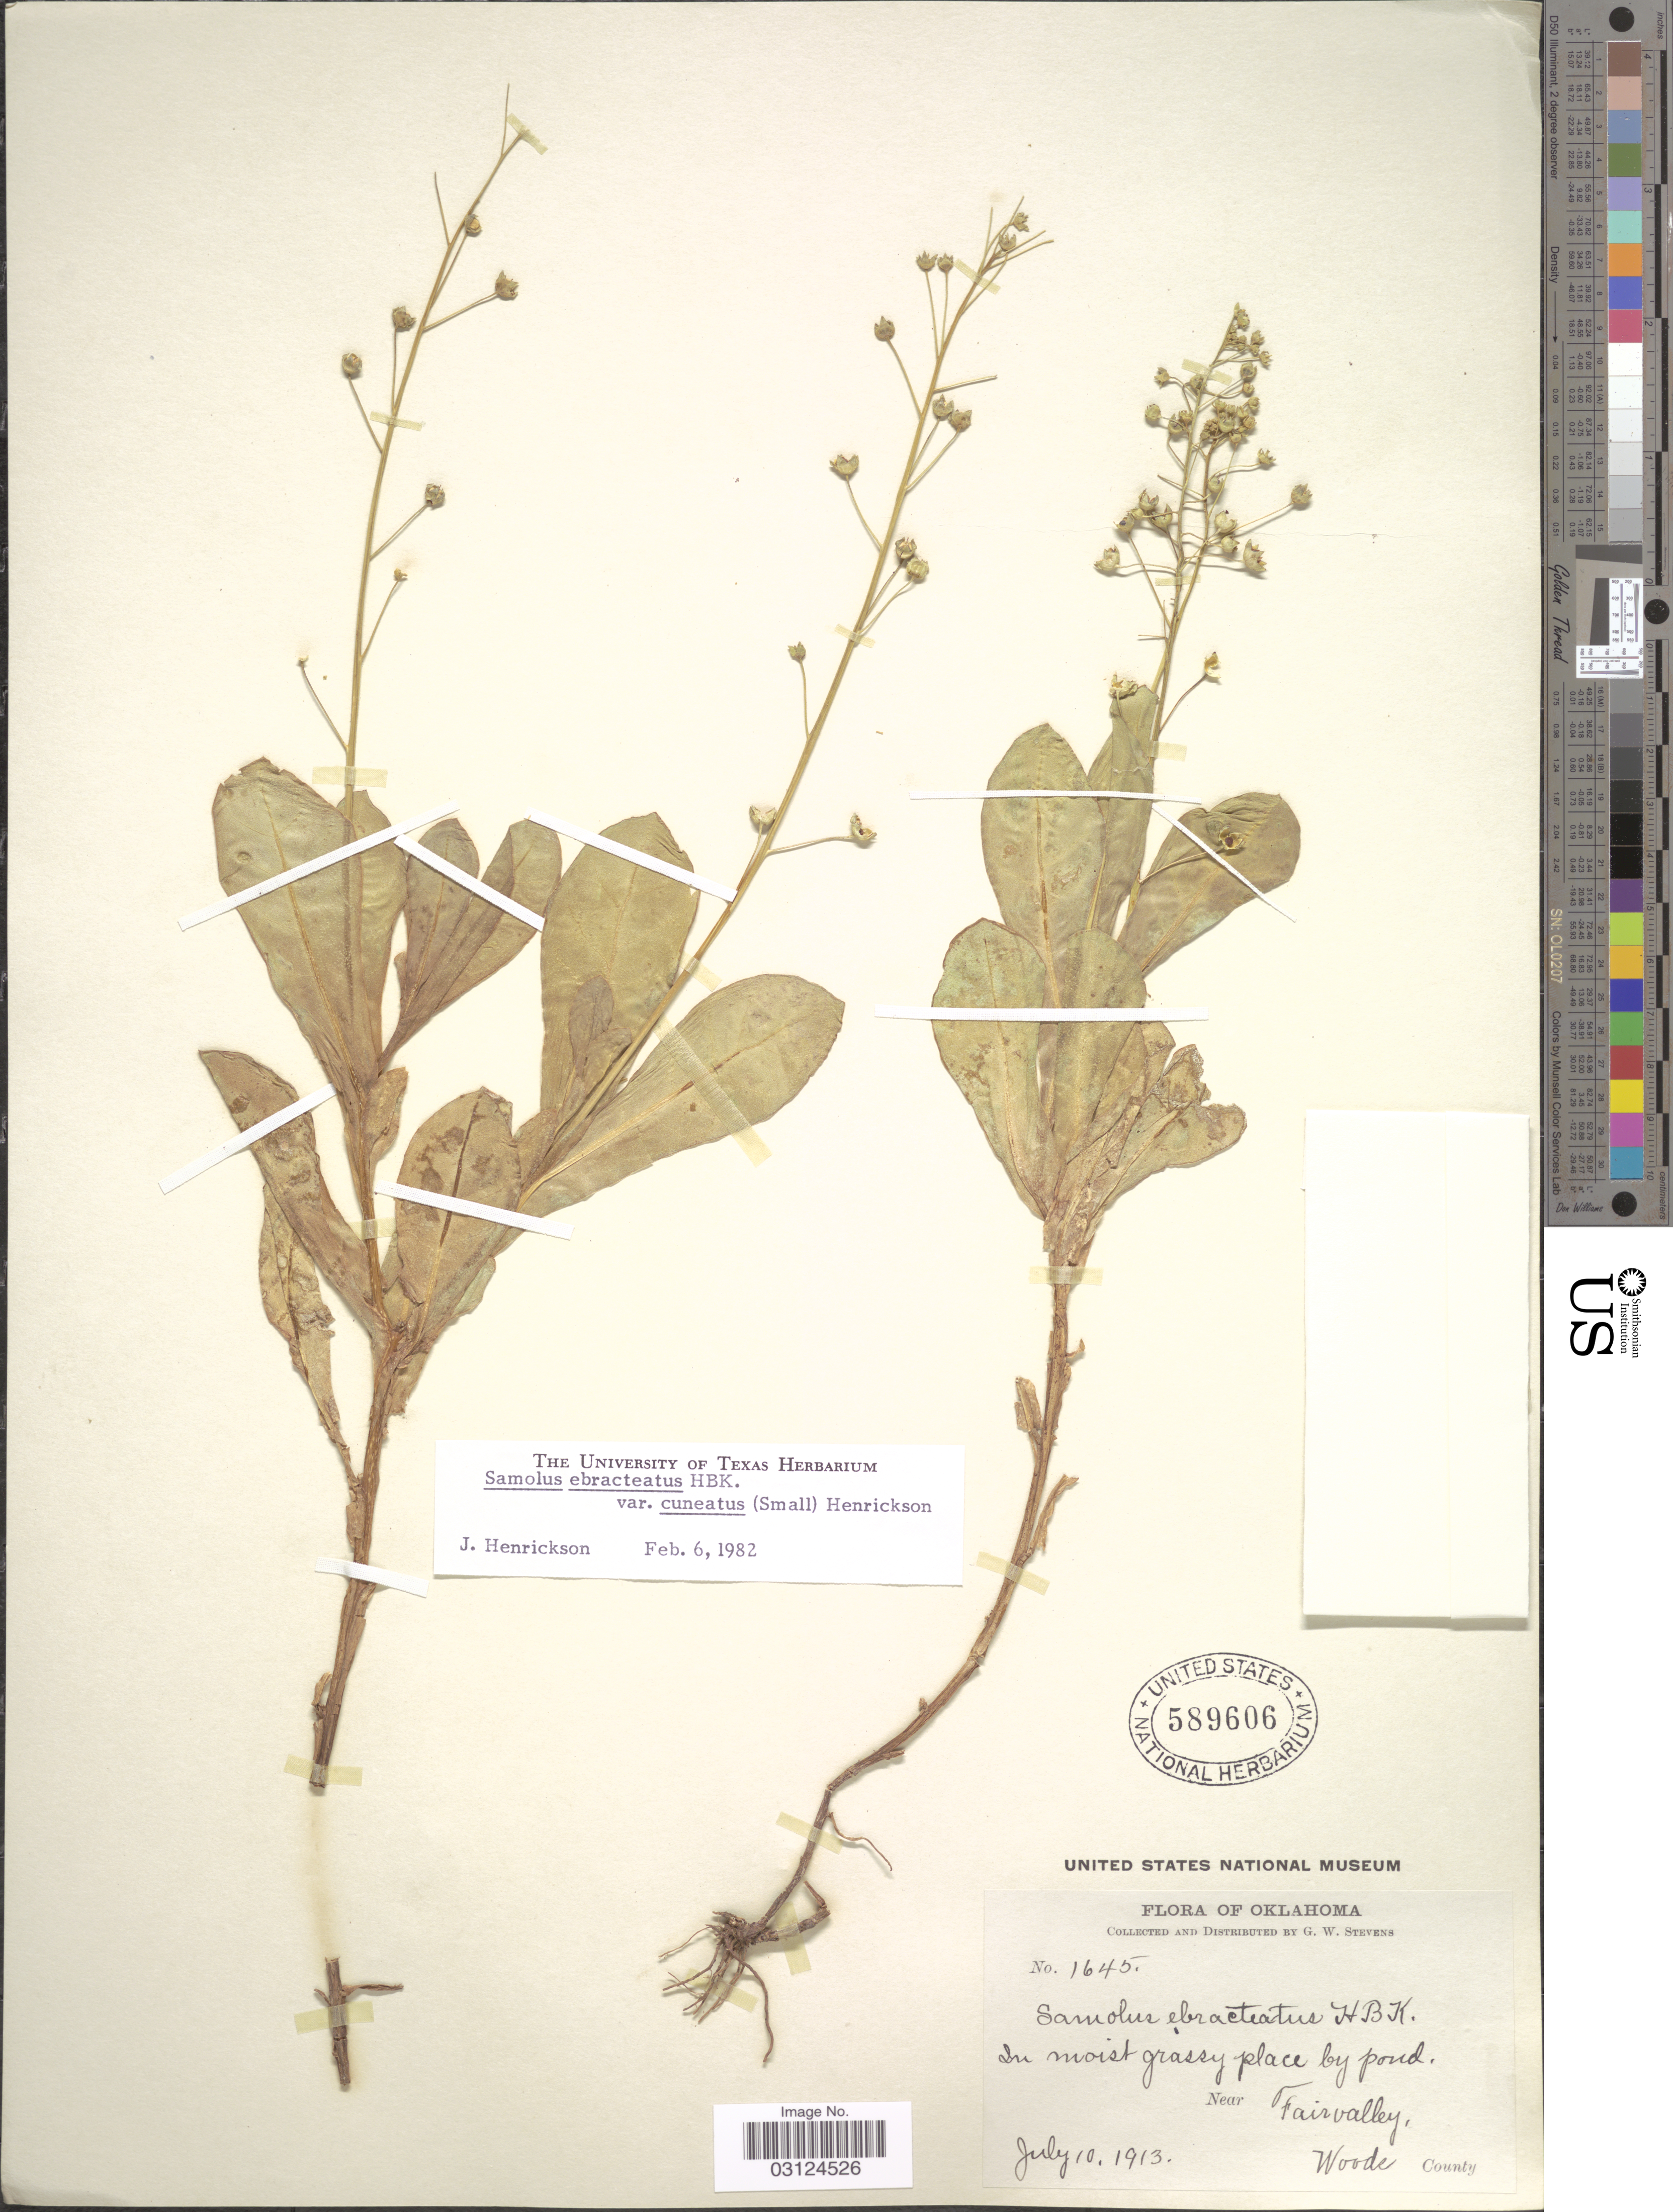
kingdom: Plantae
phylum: Tracheophyta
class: Magnoliopsida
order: Ericales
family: Primulaceae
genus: Samolus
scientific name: Samolus ebracteatus subsp. cuneatus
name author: (Small) R. Knuth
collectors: G. W. Stevens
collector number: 1645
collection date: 1913-07-10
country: United States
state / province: Oklahoma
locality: Near Fair valley, Woods County.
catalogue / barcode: US 589606